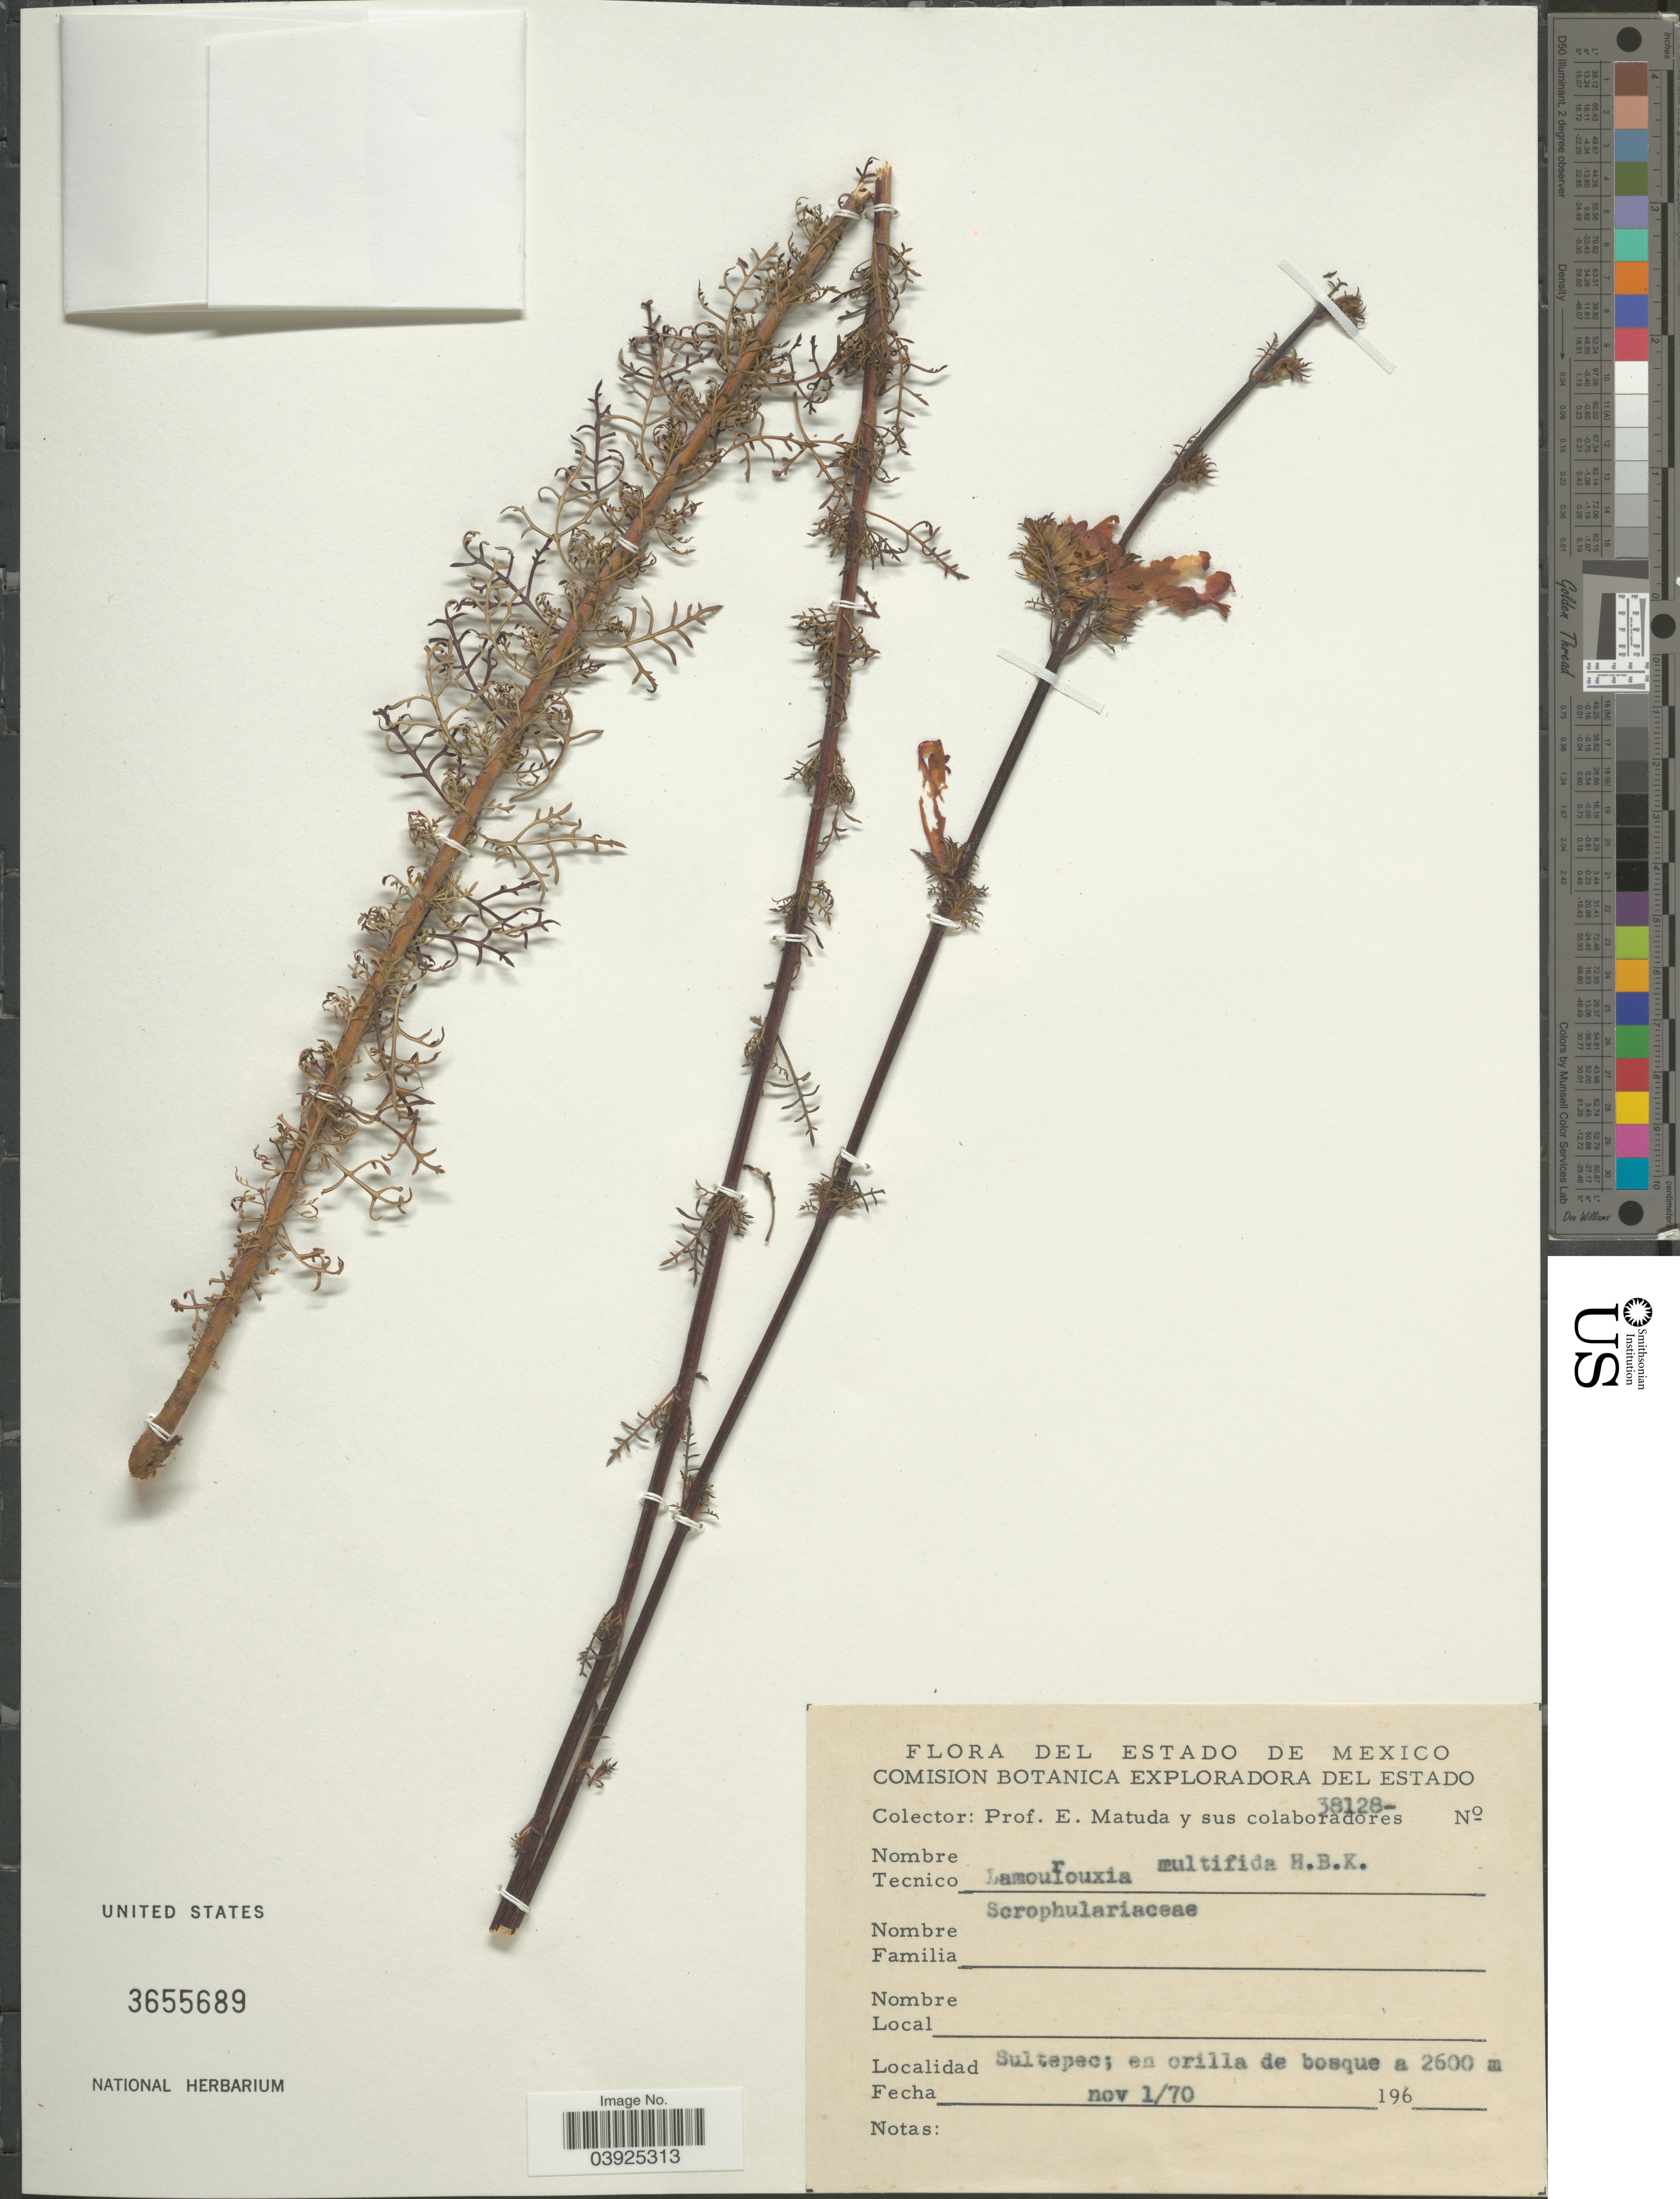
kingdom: Plantae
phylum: Tracheophyta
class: Magnoliopsida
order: Lamiales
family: Orobanchaceae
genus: Lamourouxia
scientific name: Lamourouxia multifida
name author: Kunth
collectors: E. Matuda & Sus Colaboradores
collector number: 38128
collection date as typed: Transcribed d/m/y: 1/11/70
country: Mexico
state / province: México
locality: Sultepec; en orilla de bosque.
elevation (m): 2600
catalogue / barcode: US 3655689